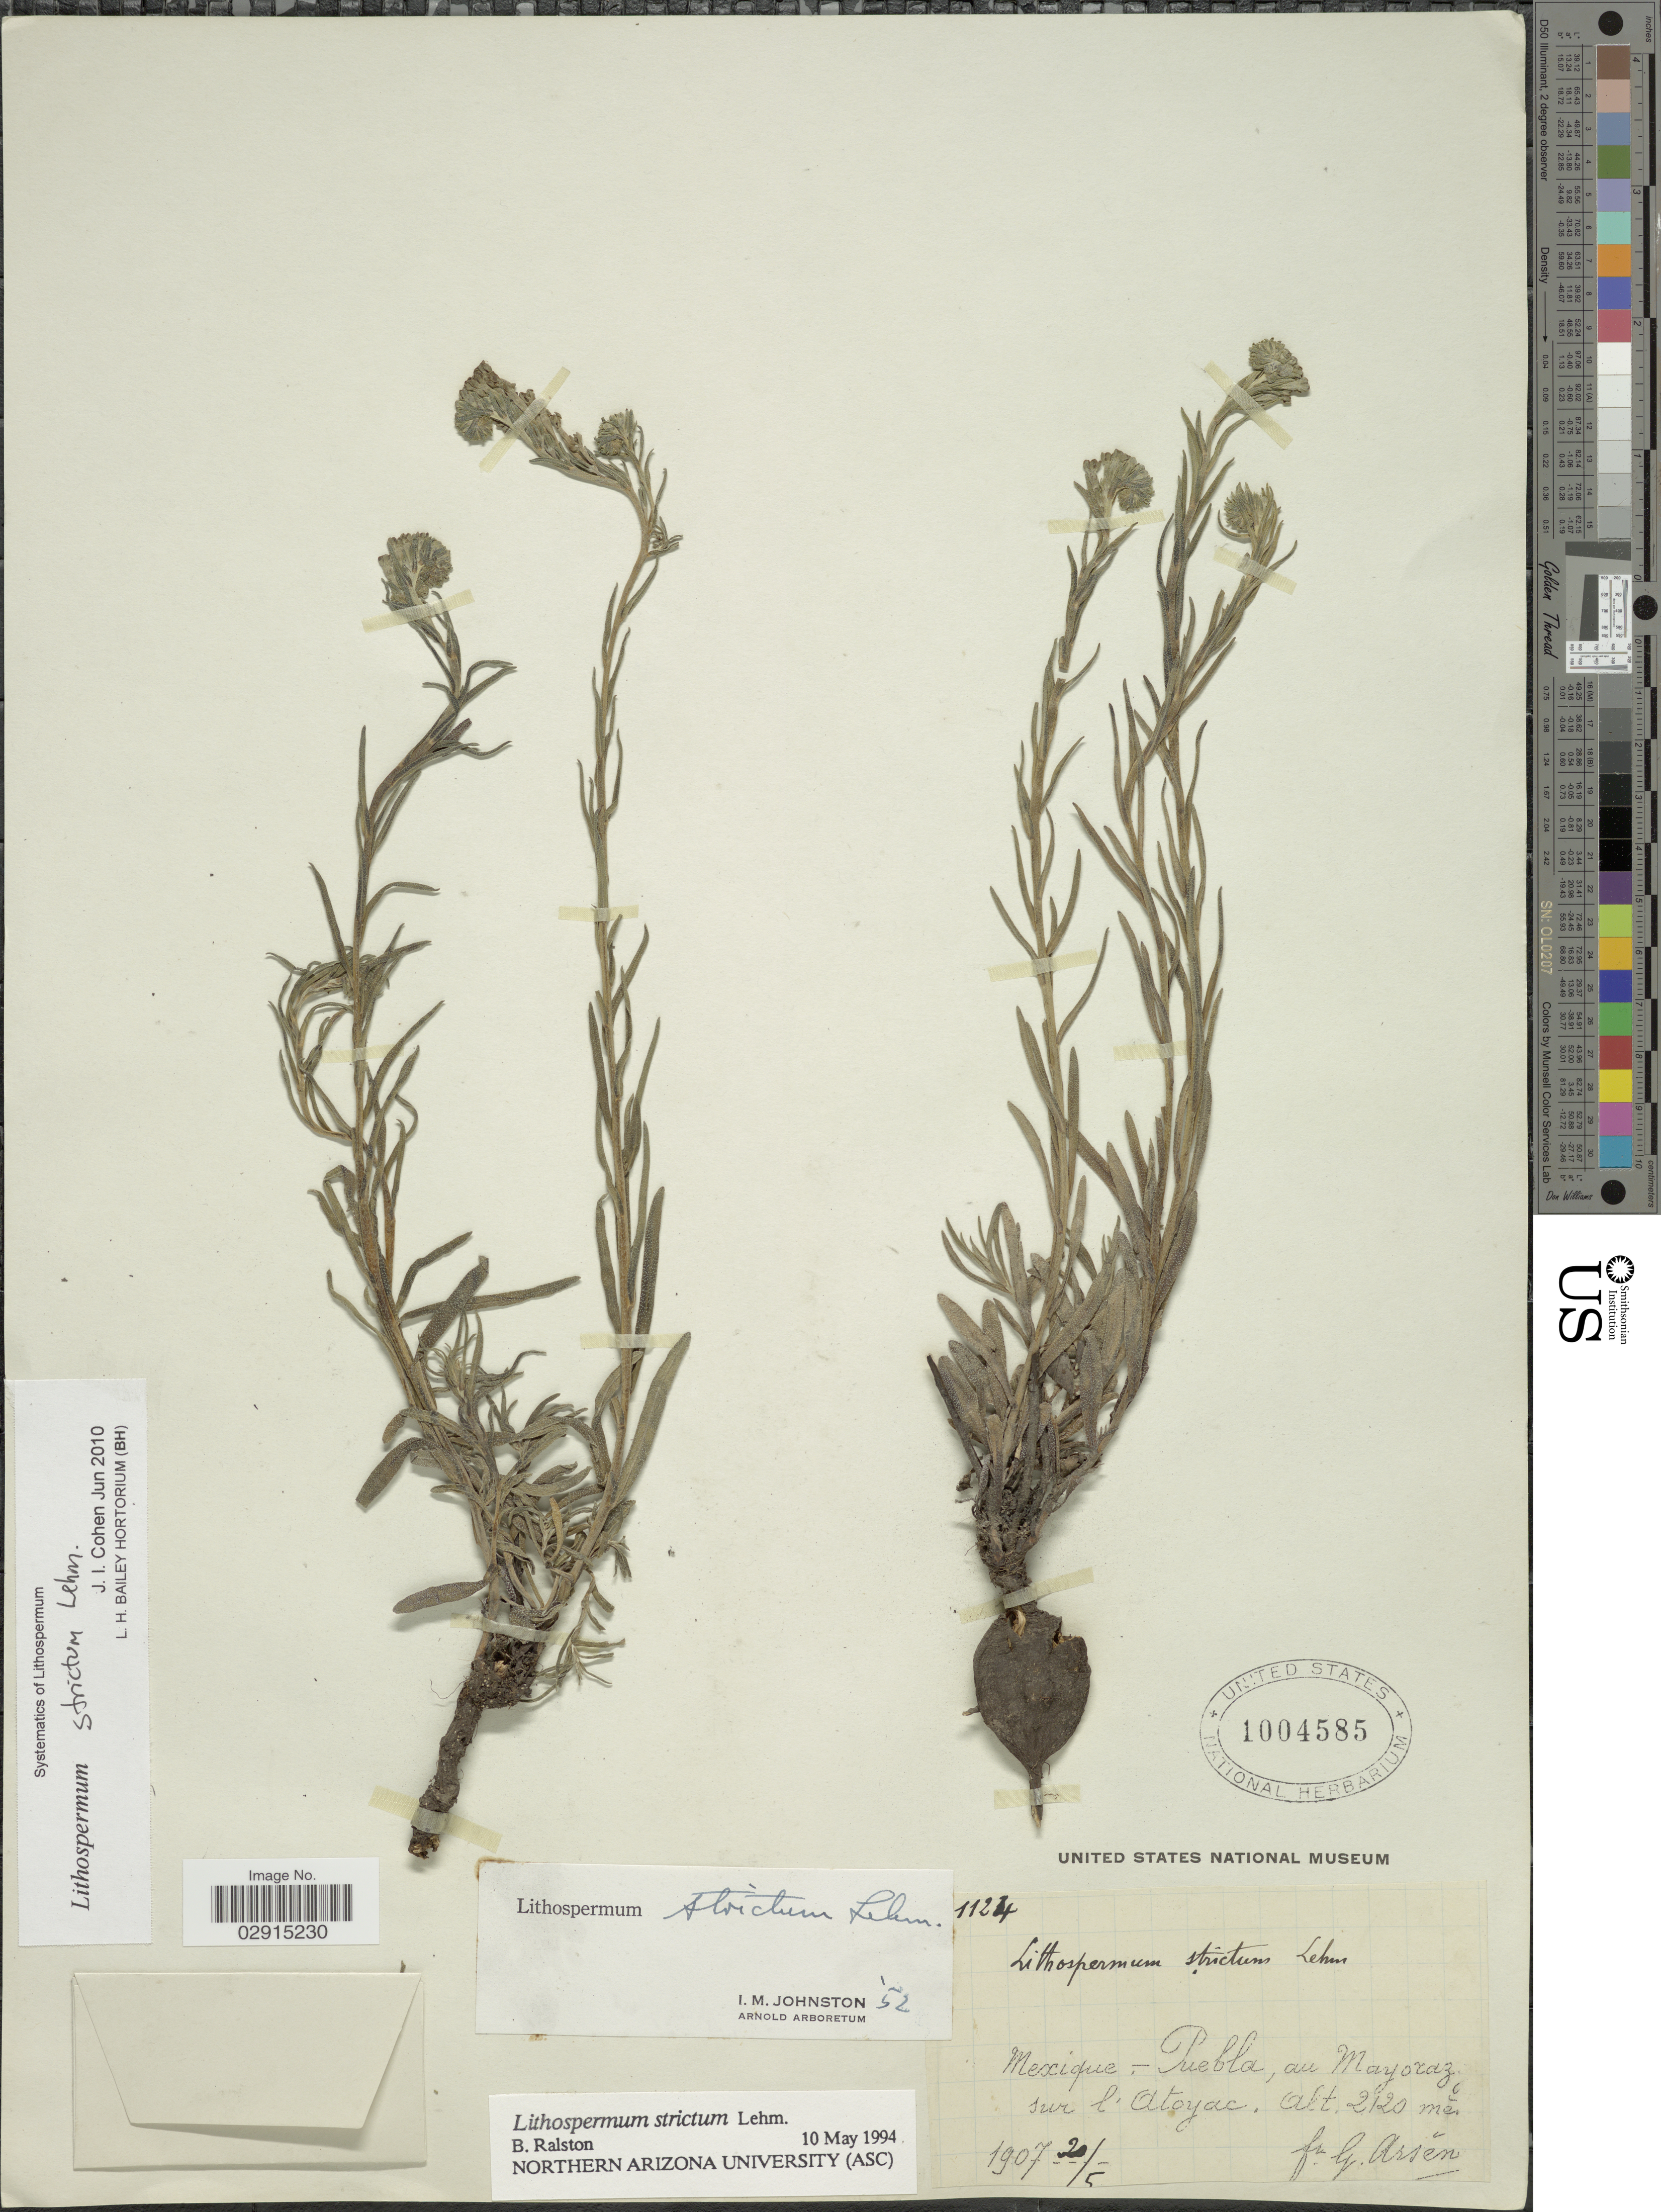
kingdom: Plantae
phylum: Tracheophyta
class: Magnoliopsida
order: Boraginales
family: Boraginaceae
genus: Lithospermum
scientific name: Lithospermum strictum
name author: Lehm.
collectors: Bro. G. Arsène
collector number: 1124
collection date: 1907-05-20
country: Mexico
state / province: Puebla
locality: Au Mayoraz sur l'Atoyac.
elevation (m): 2120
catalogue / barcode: US 1004585